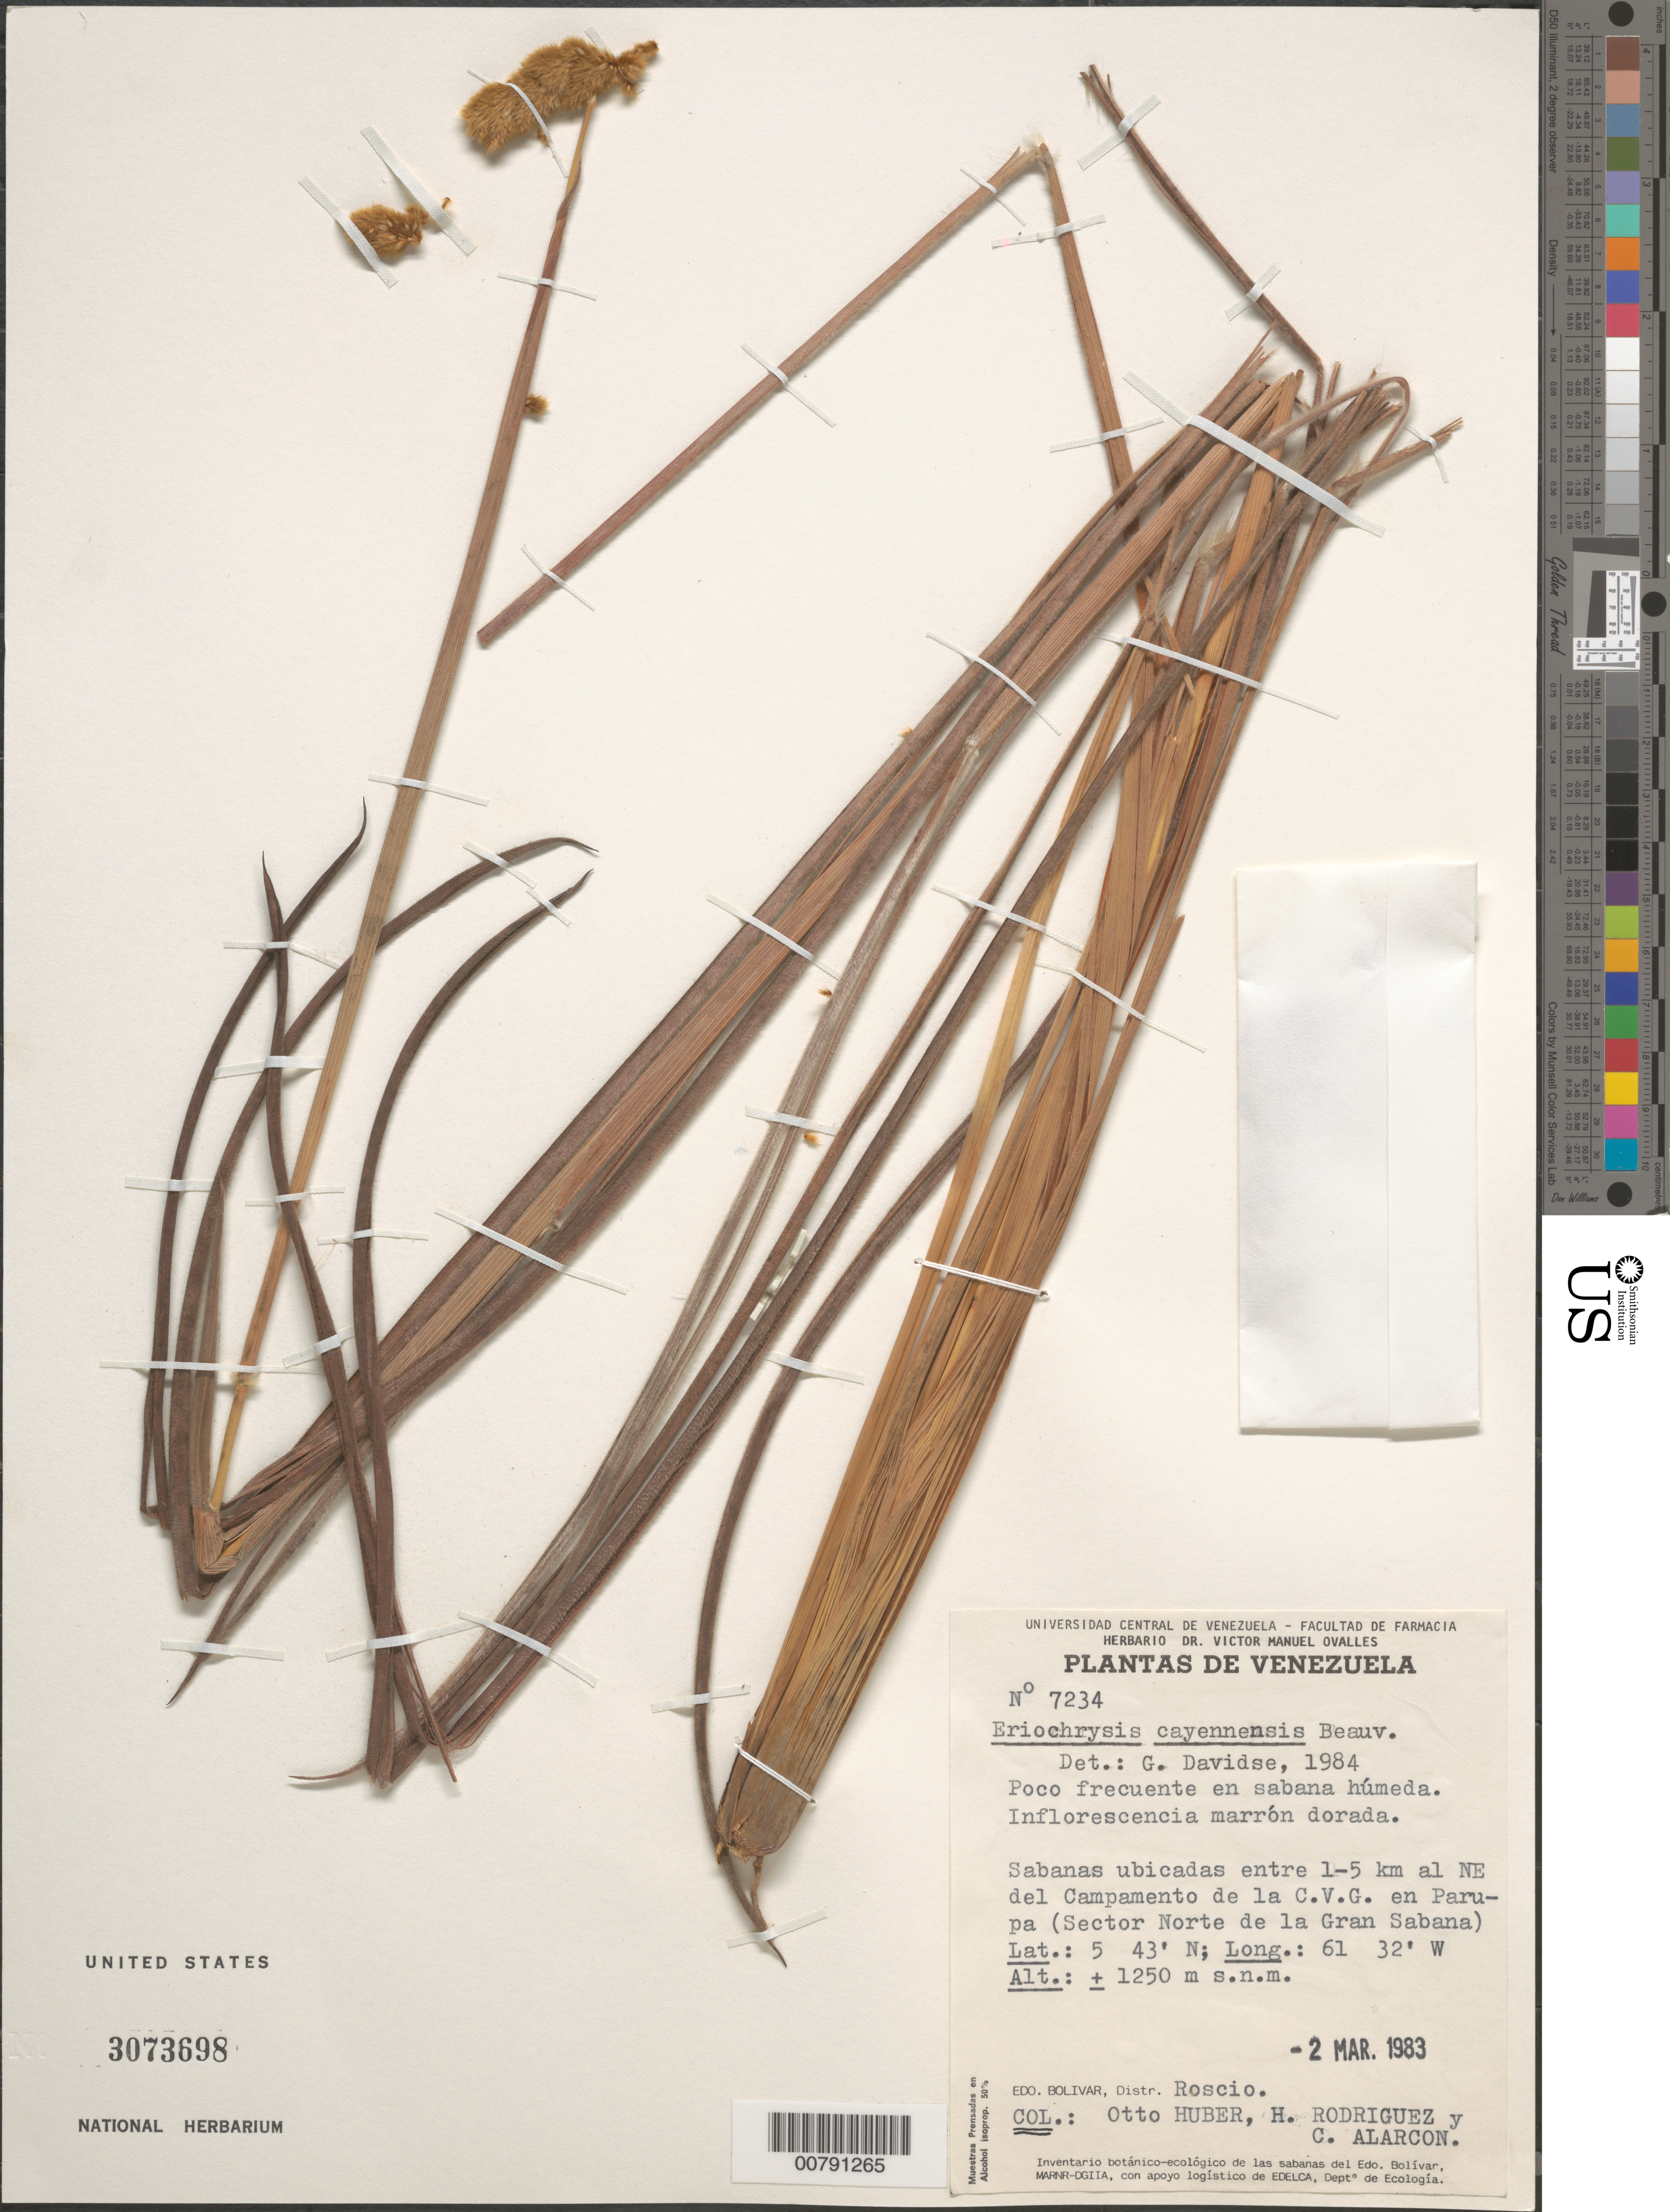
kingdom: Plantae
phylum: Tracheophyta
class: Liliopsida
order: Poales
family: Poaceae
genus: Eriochrysis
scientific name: Eriochrysis cayennensis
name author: P. Beauv.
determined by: Davidse, Gerrit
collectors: O. Huber, H. Rodriguez & C. Alarcon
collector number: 7234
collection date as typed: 2-Mar-83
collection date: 1983-03-02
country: Venezuela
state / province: Bolívar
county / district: Roscio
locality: Campamento de la C.V.G. en Parupa, 1-5 km NE (sector norte de la Gran Sabana)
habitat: Sabana húmeda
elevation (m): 1250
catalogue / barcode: US 3073698